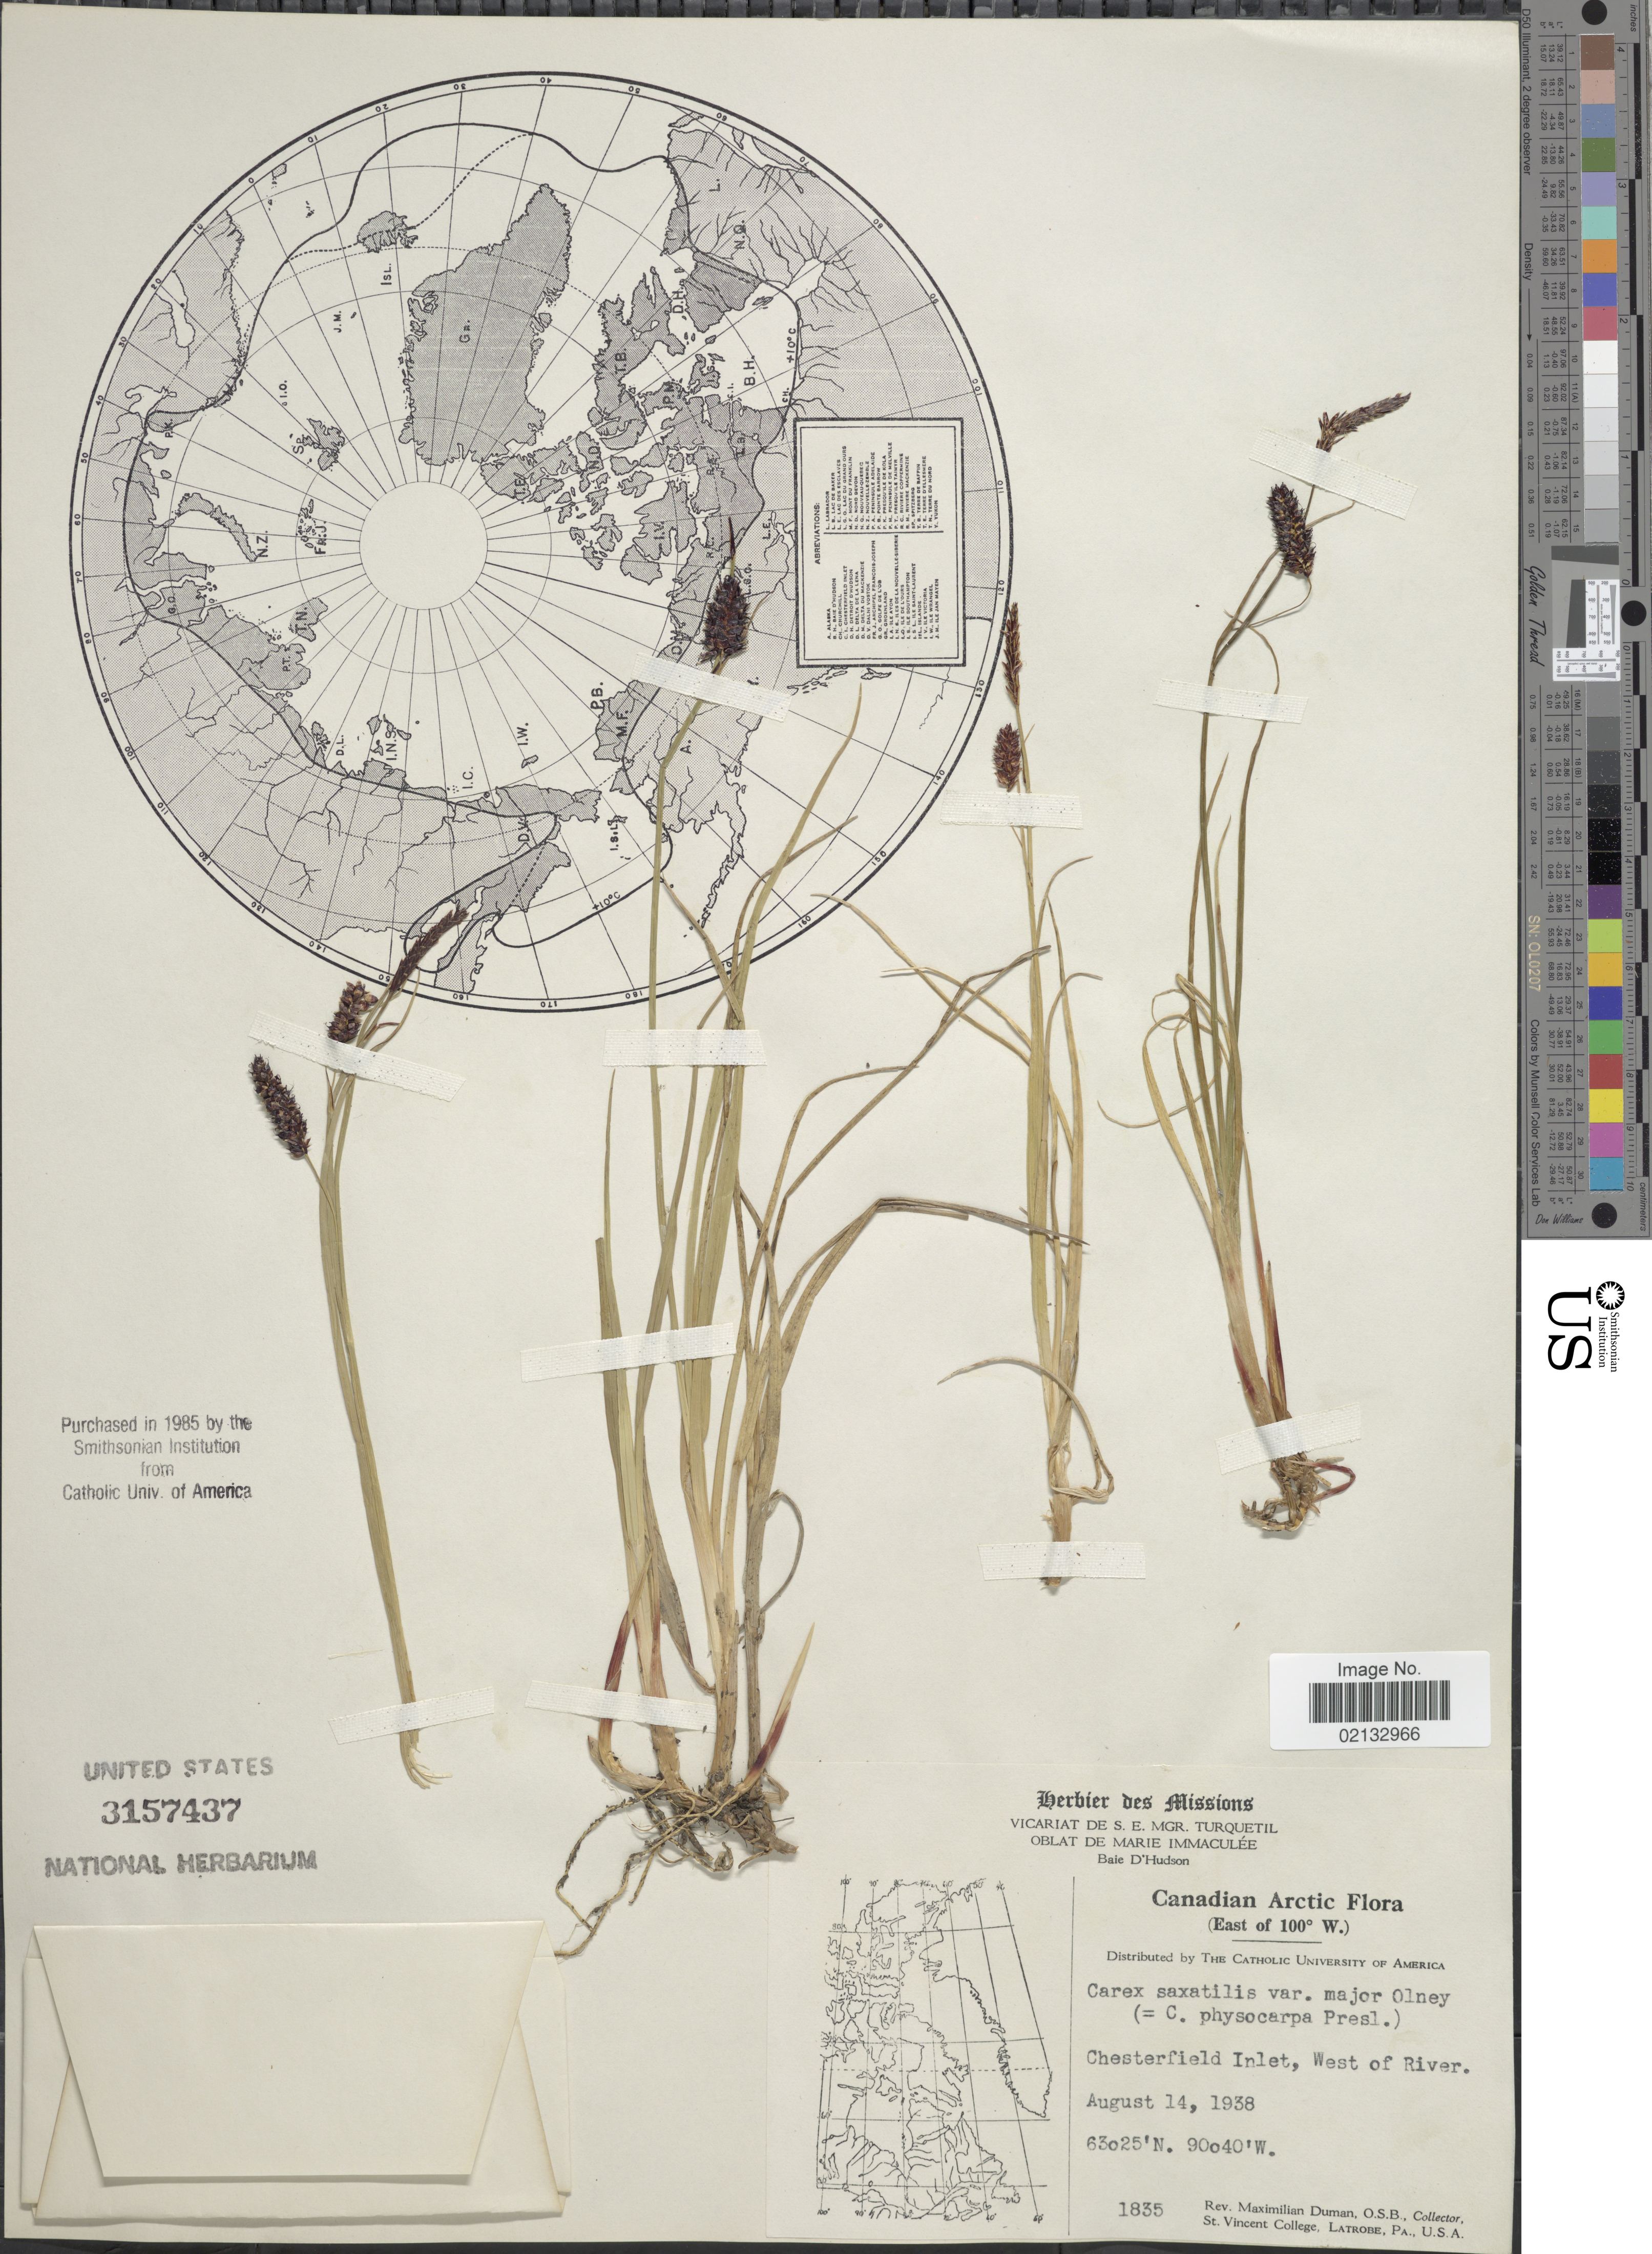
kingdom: Plantae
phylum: Tracheophyta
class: Liliopsida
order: Poales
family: Cyperaceae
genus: Carex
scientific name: Carex saxatilis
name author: L.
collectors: M. Duman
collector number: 1835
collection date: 1938-08-14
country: Canada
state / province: Nunavut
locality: Arctic (East of 100º W.) Chesterfield Inlet, West of River.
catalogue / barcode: US 3157437